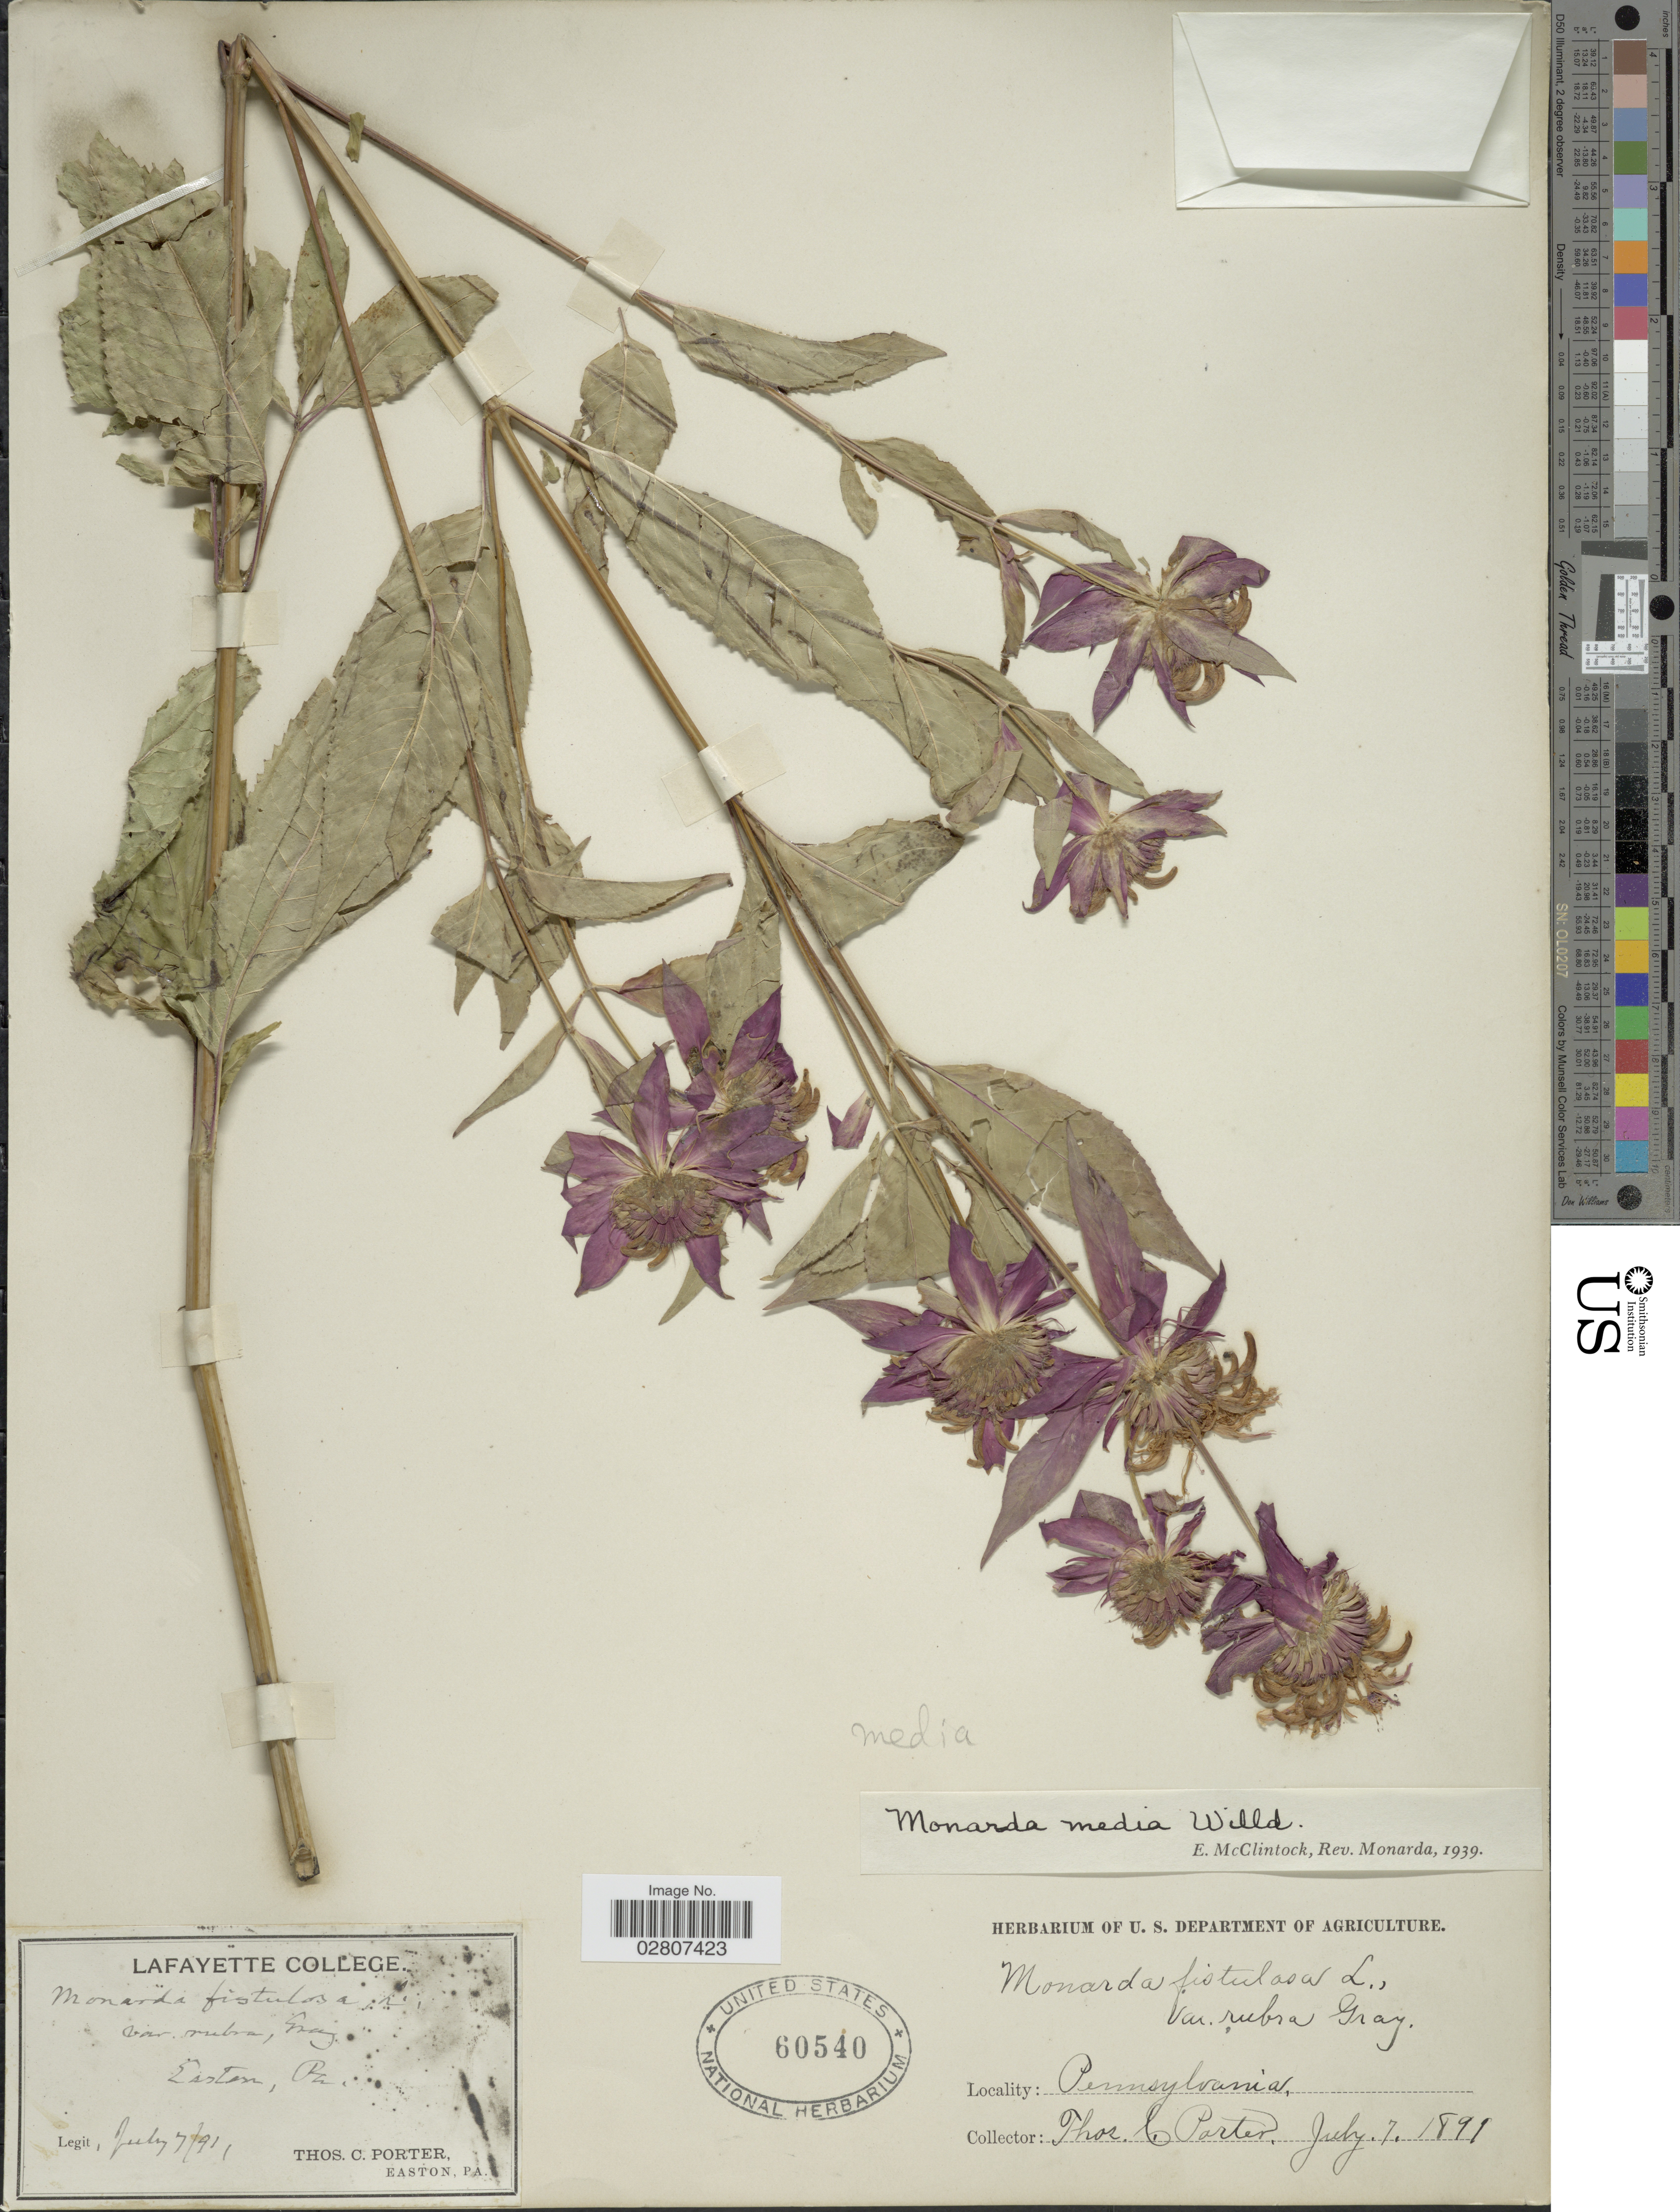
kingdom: Plantae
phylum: Tracheophyta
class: Magnoliopsida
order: Lamiales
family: Lamiaceae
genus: Monarda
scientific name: Monarda media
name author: Willd.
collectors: T. Porter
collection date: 1891-07-07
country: United States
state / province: Pennsylvania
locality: Easton, Pa.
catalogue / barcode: US 60540